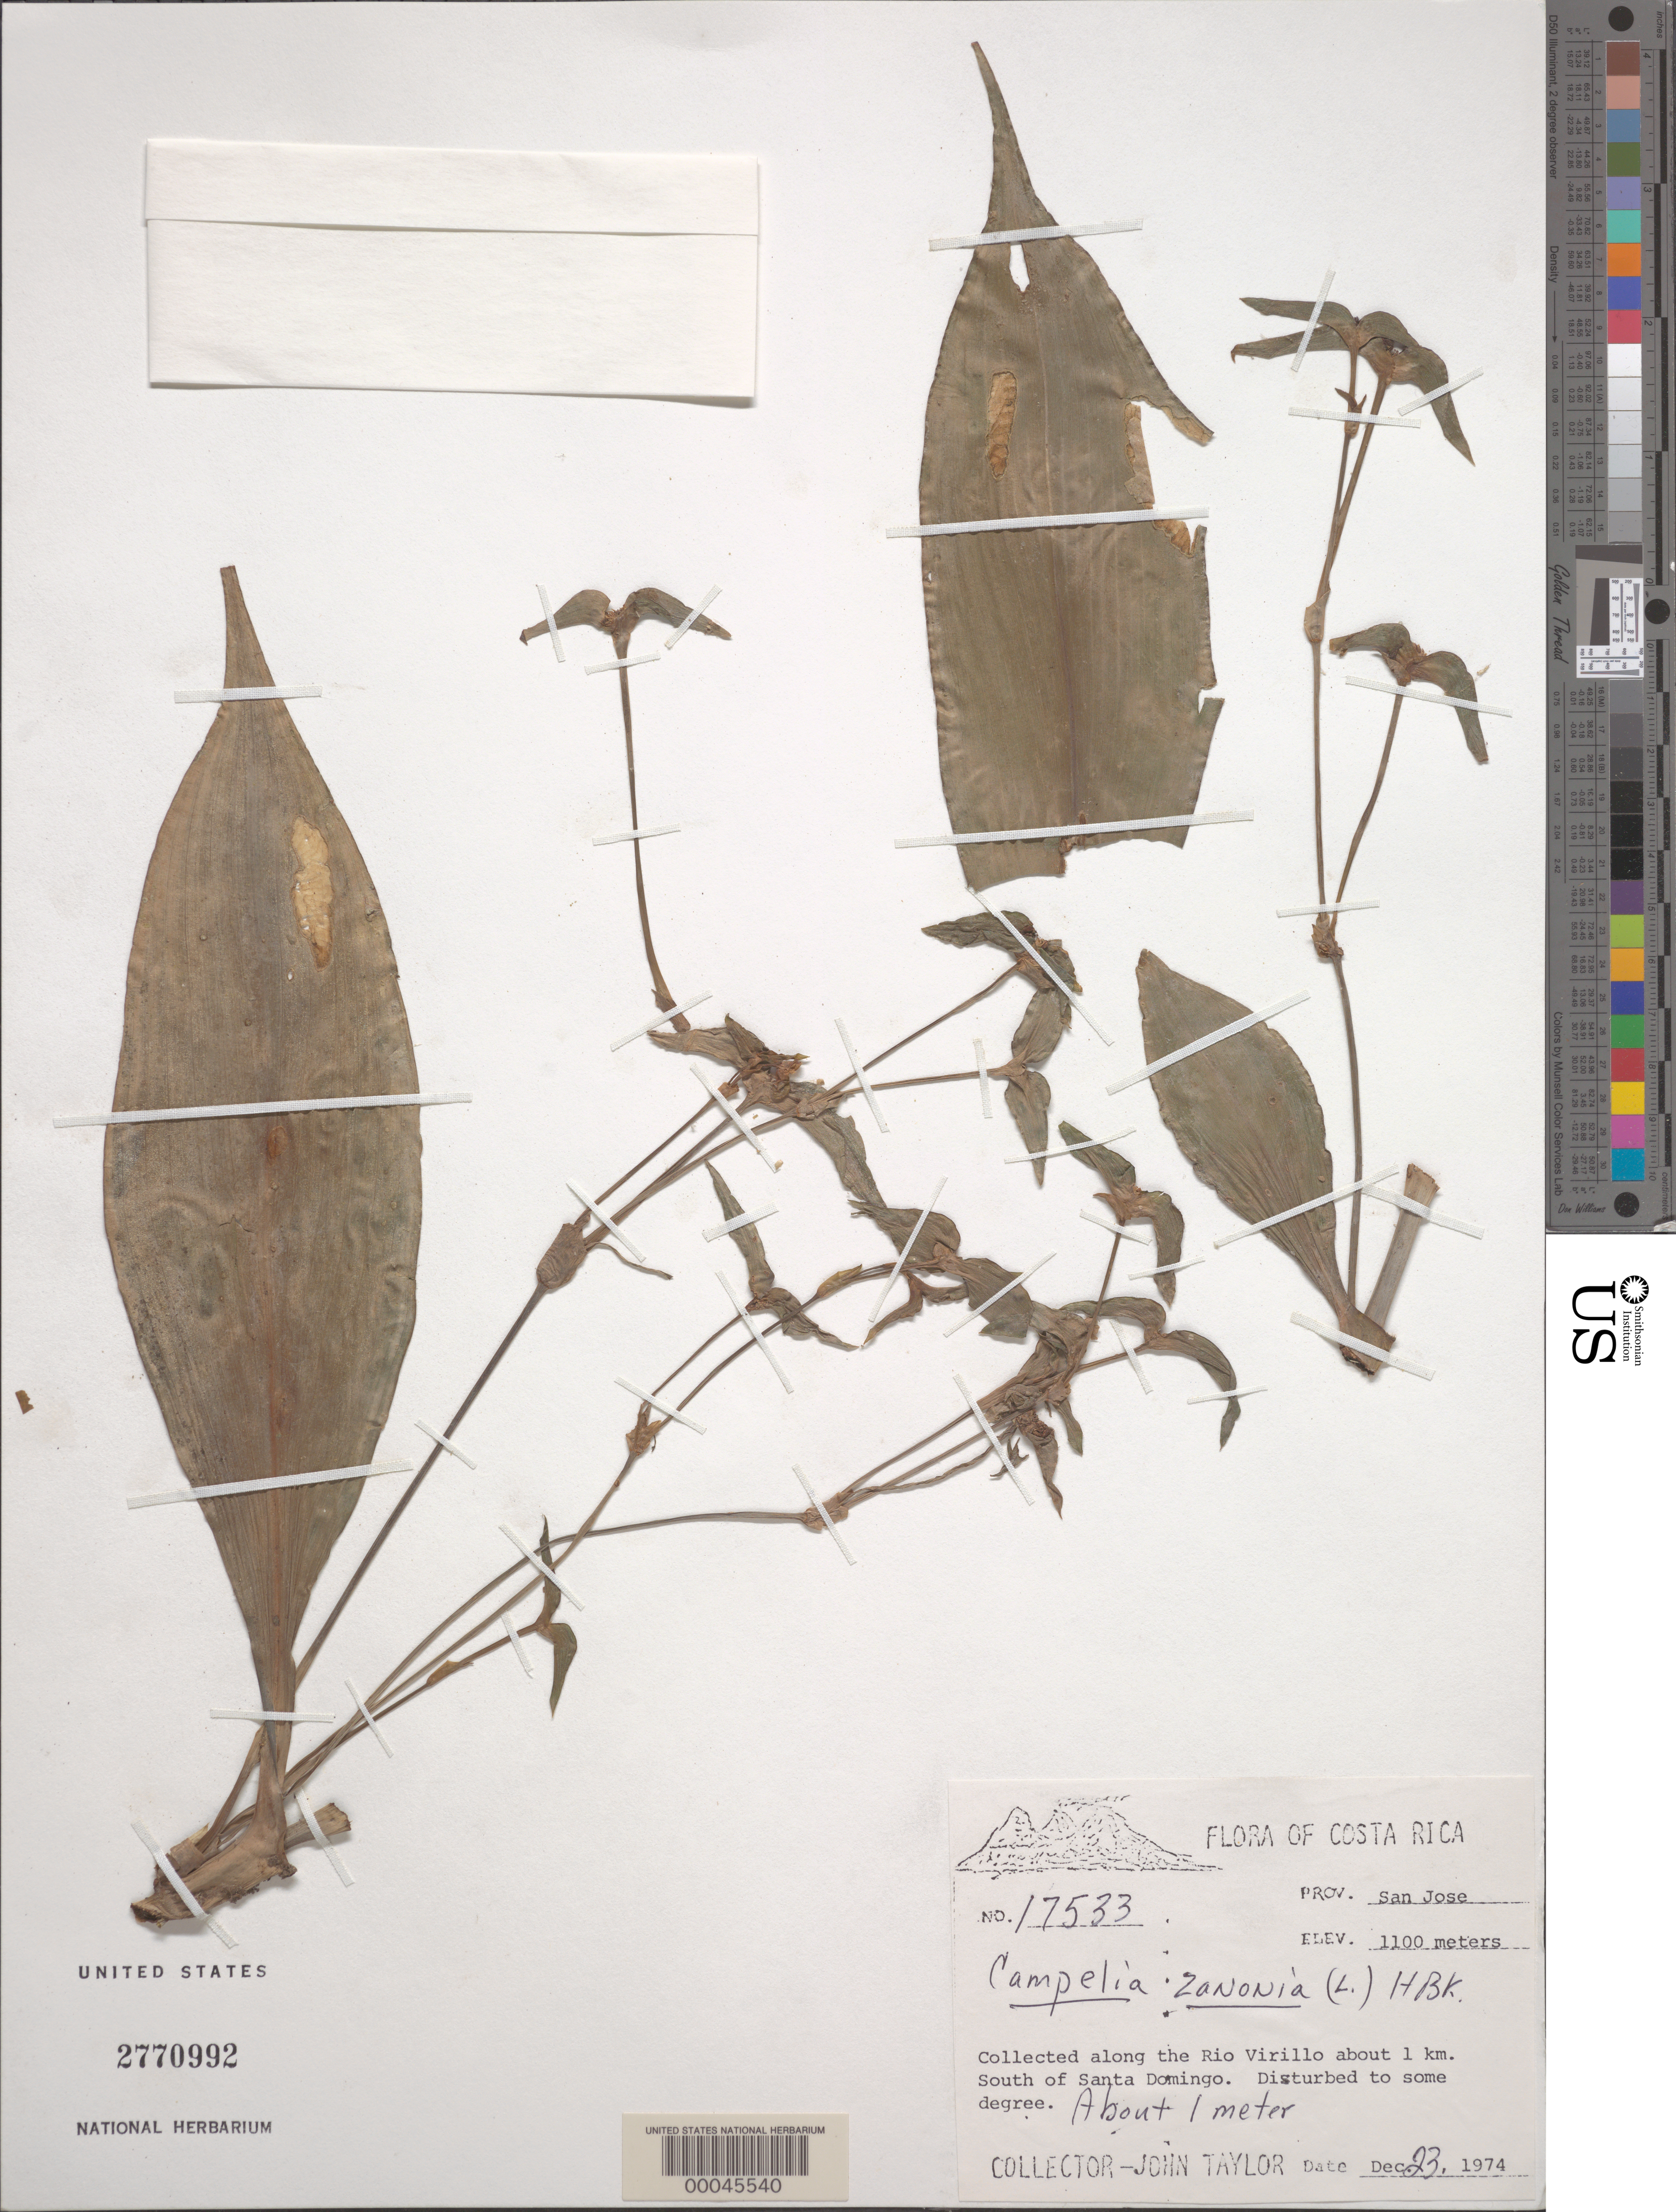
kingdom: Plantae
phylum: Tracheophyta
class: Liliopsida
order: Commelinales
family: Commelinaceae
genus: Tradescantia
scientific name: Tradescantia zanonia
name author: (L.) Sw.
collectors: J. Taylor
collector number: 17533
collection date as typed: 23 Dec 1974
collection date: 1974-12-23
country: Costa Rica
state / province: San José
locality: Rio virillo, s of santa domingo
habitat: Disturbed riverbank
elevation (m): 1100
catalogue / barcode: US 2770992